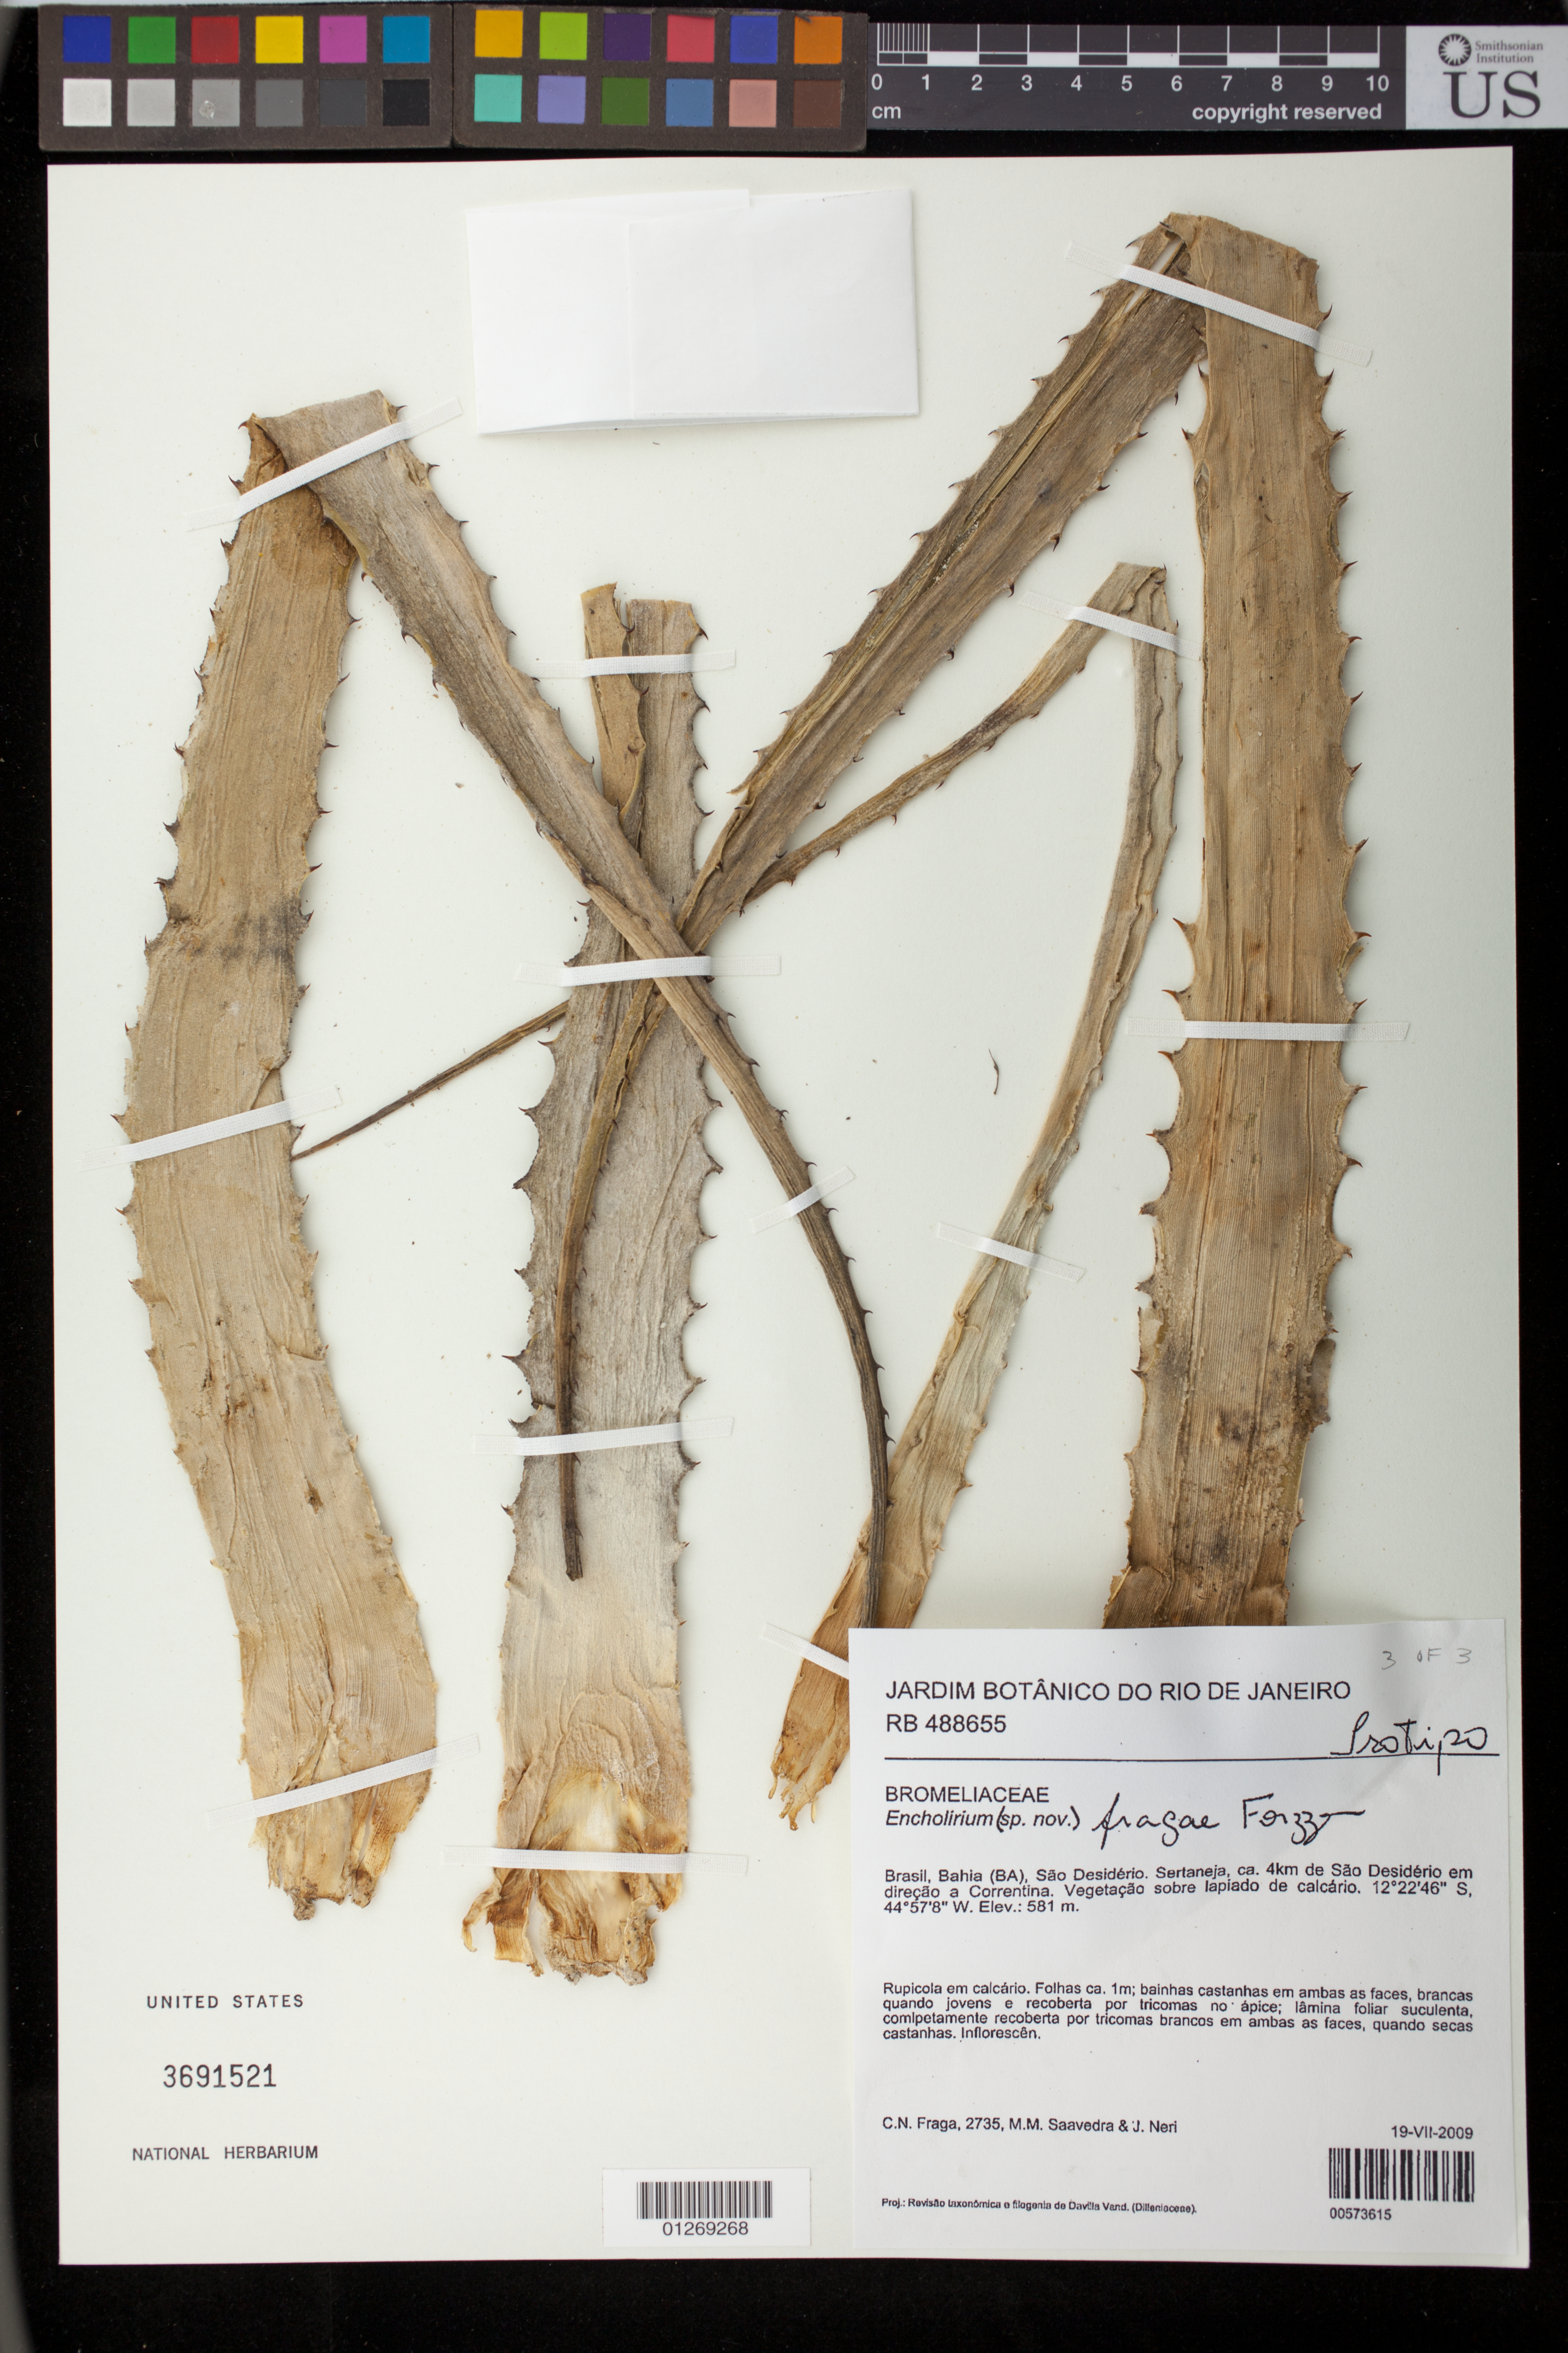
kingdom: Plantae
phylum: Tracheophyta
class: Liliopsida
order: Poales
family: Bromeliaceae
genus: Encholirium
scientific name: Encholirium fragae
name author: Forzza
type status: Isotype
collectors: C. N. de Fraga, M. Saavedra & J. Neri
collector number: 2735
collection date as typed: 19-VII-2009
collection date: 2009-07-19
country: Brazil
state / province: Bahia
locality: Bahia (BA), São Desidério. Sertaneja, ca. 4 km de São Desidério em direção a Correntina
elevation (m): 581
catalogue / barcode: US 3691521